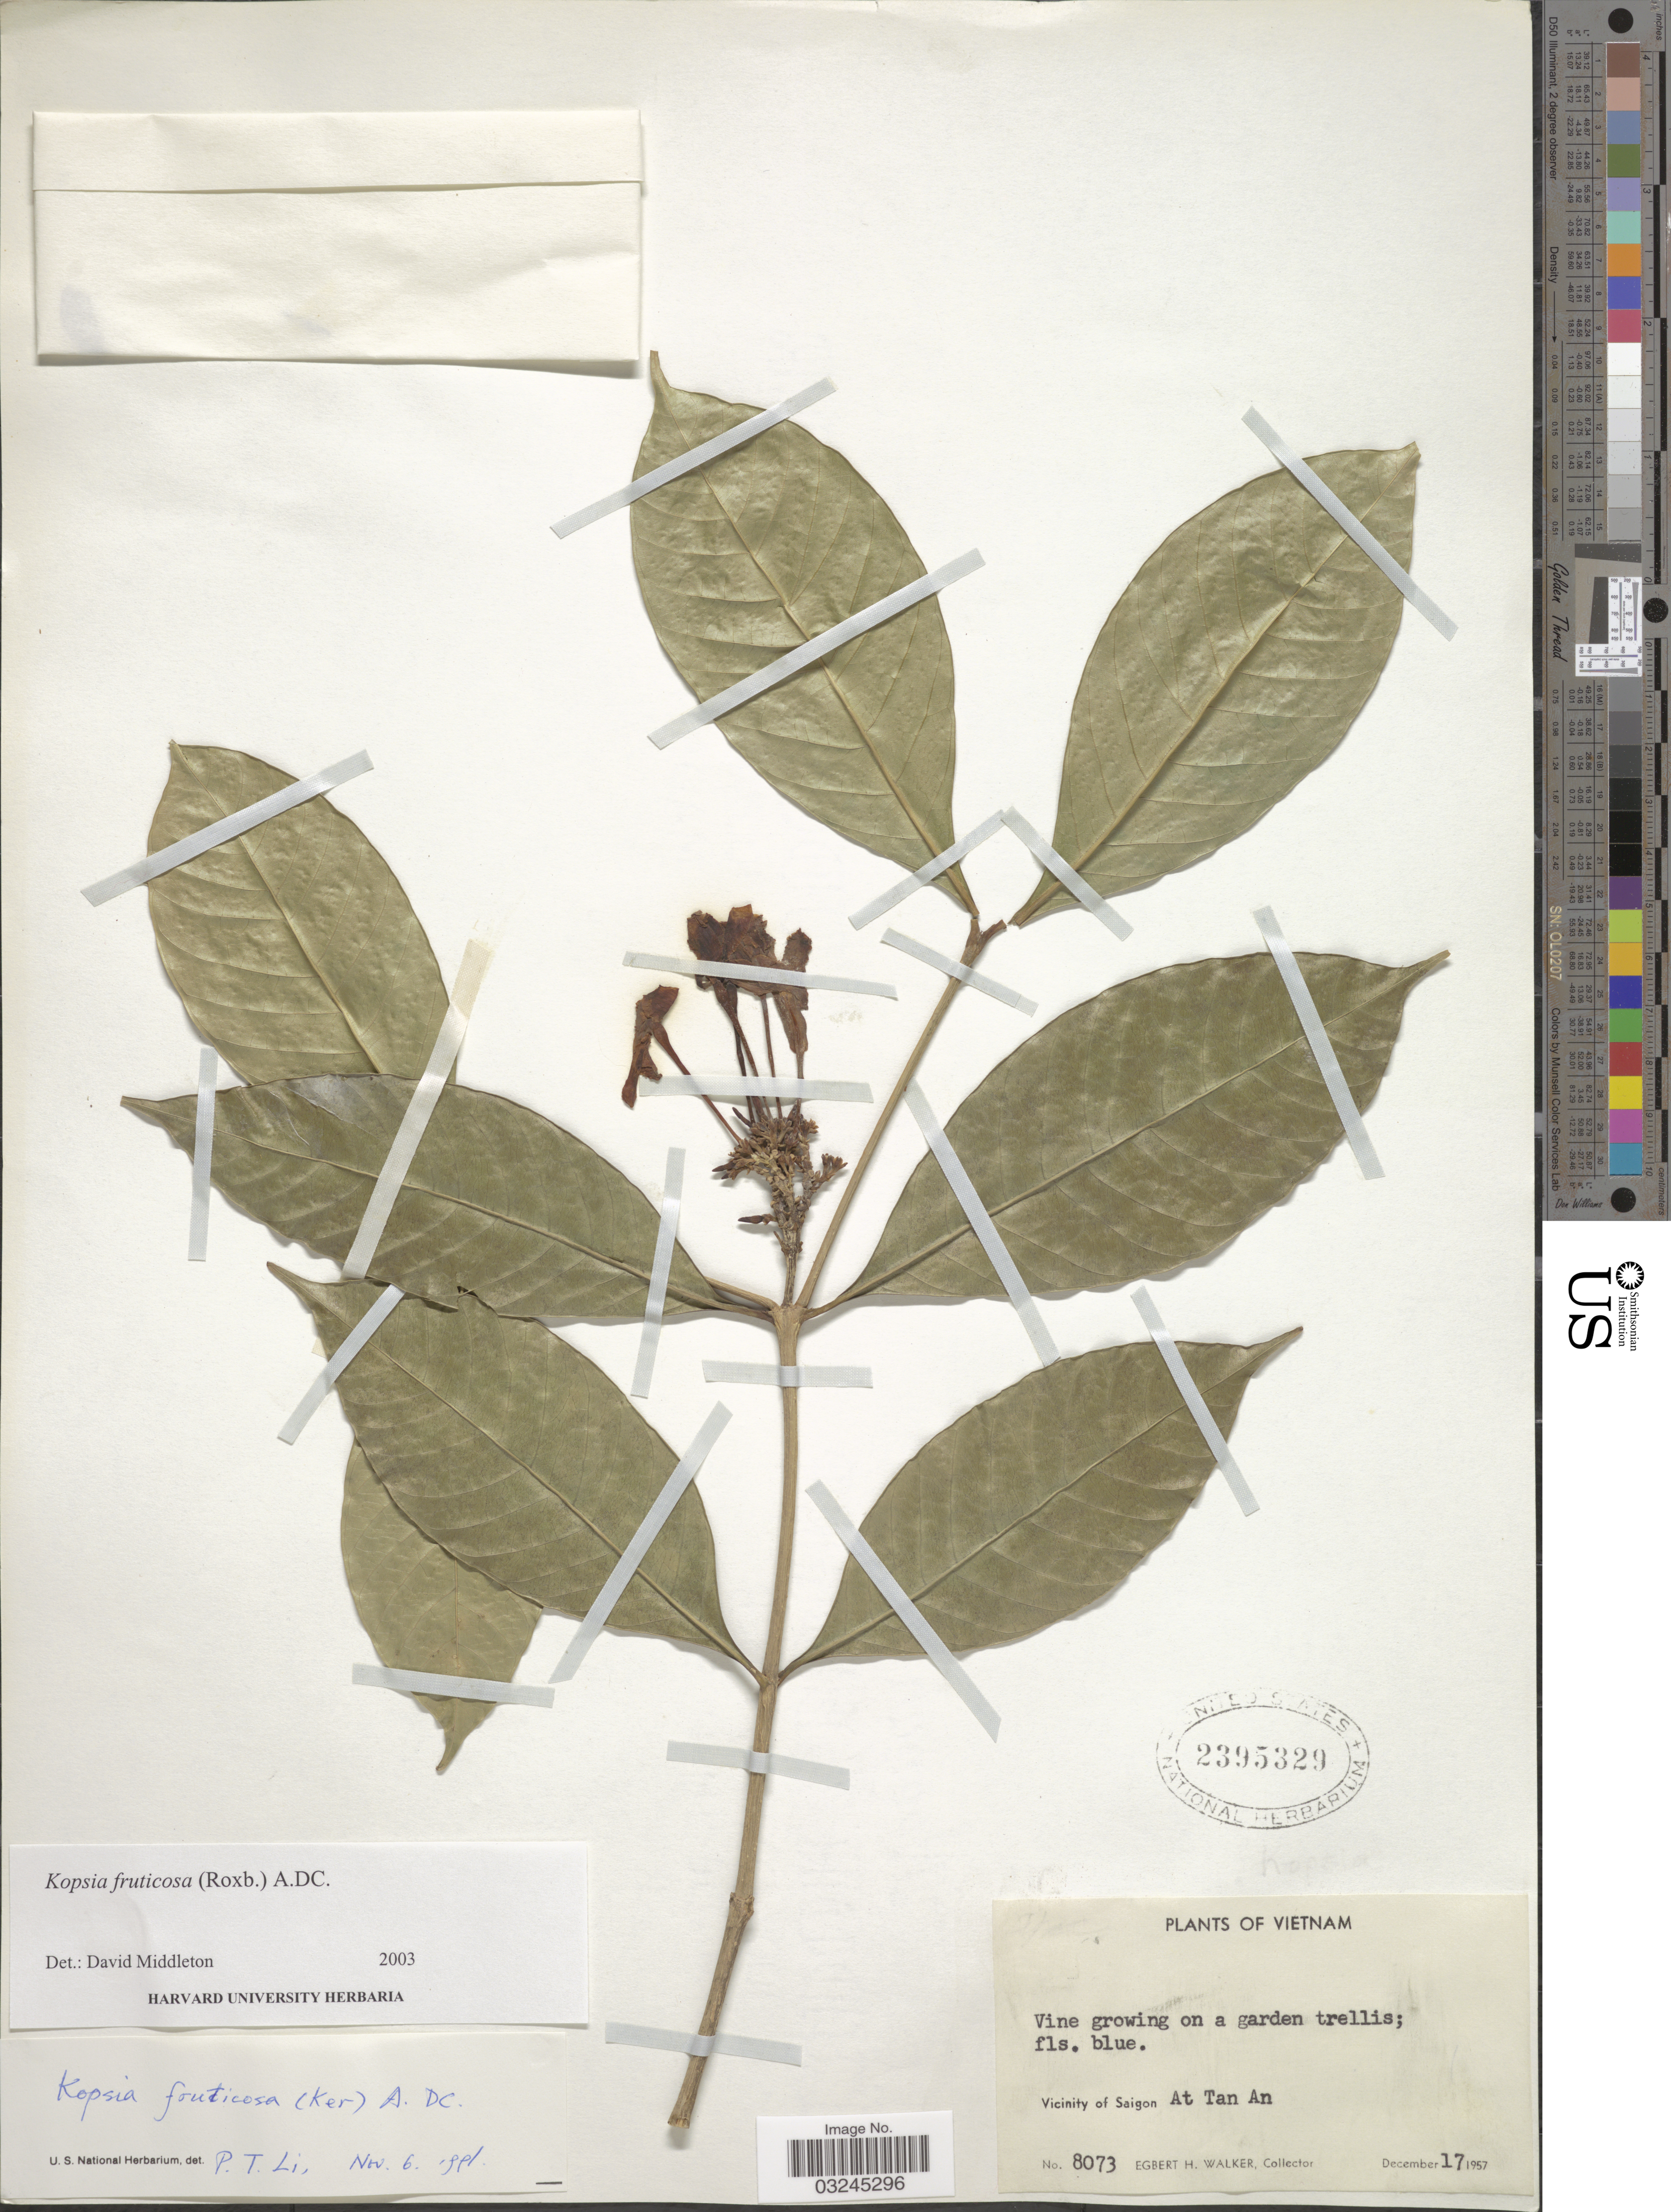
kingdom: Plantae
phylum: Tracheophyta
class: Magnoliopsida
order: Gentianales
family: Apocynaceae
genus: Kopsia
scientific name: Kopsia fruticosa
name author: (Roxb.) A. DC.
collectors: E. H. Walker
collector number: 8073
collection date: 1957-12-17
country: Vietnam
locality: Vicinity of Saigon at Tan An.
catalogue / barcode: US 2395329